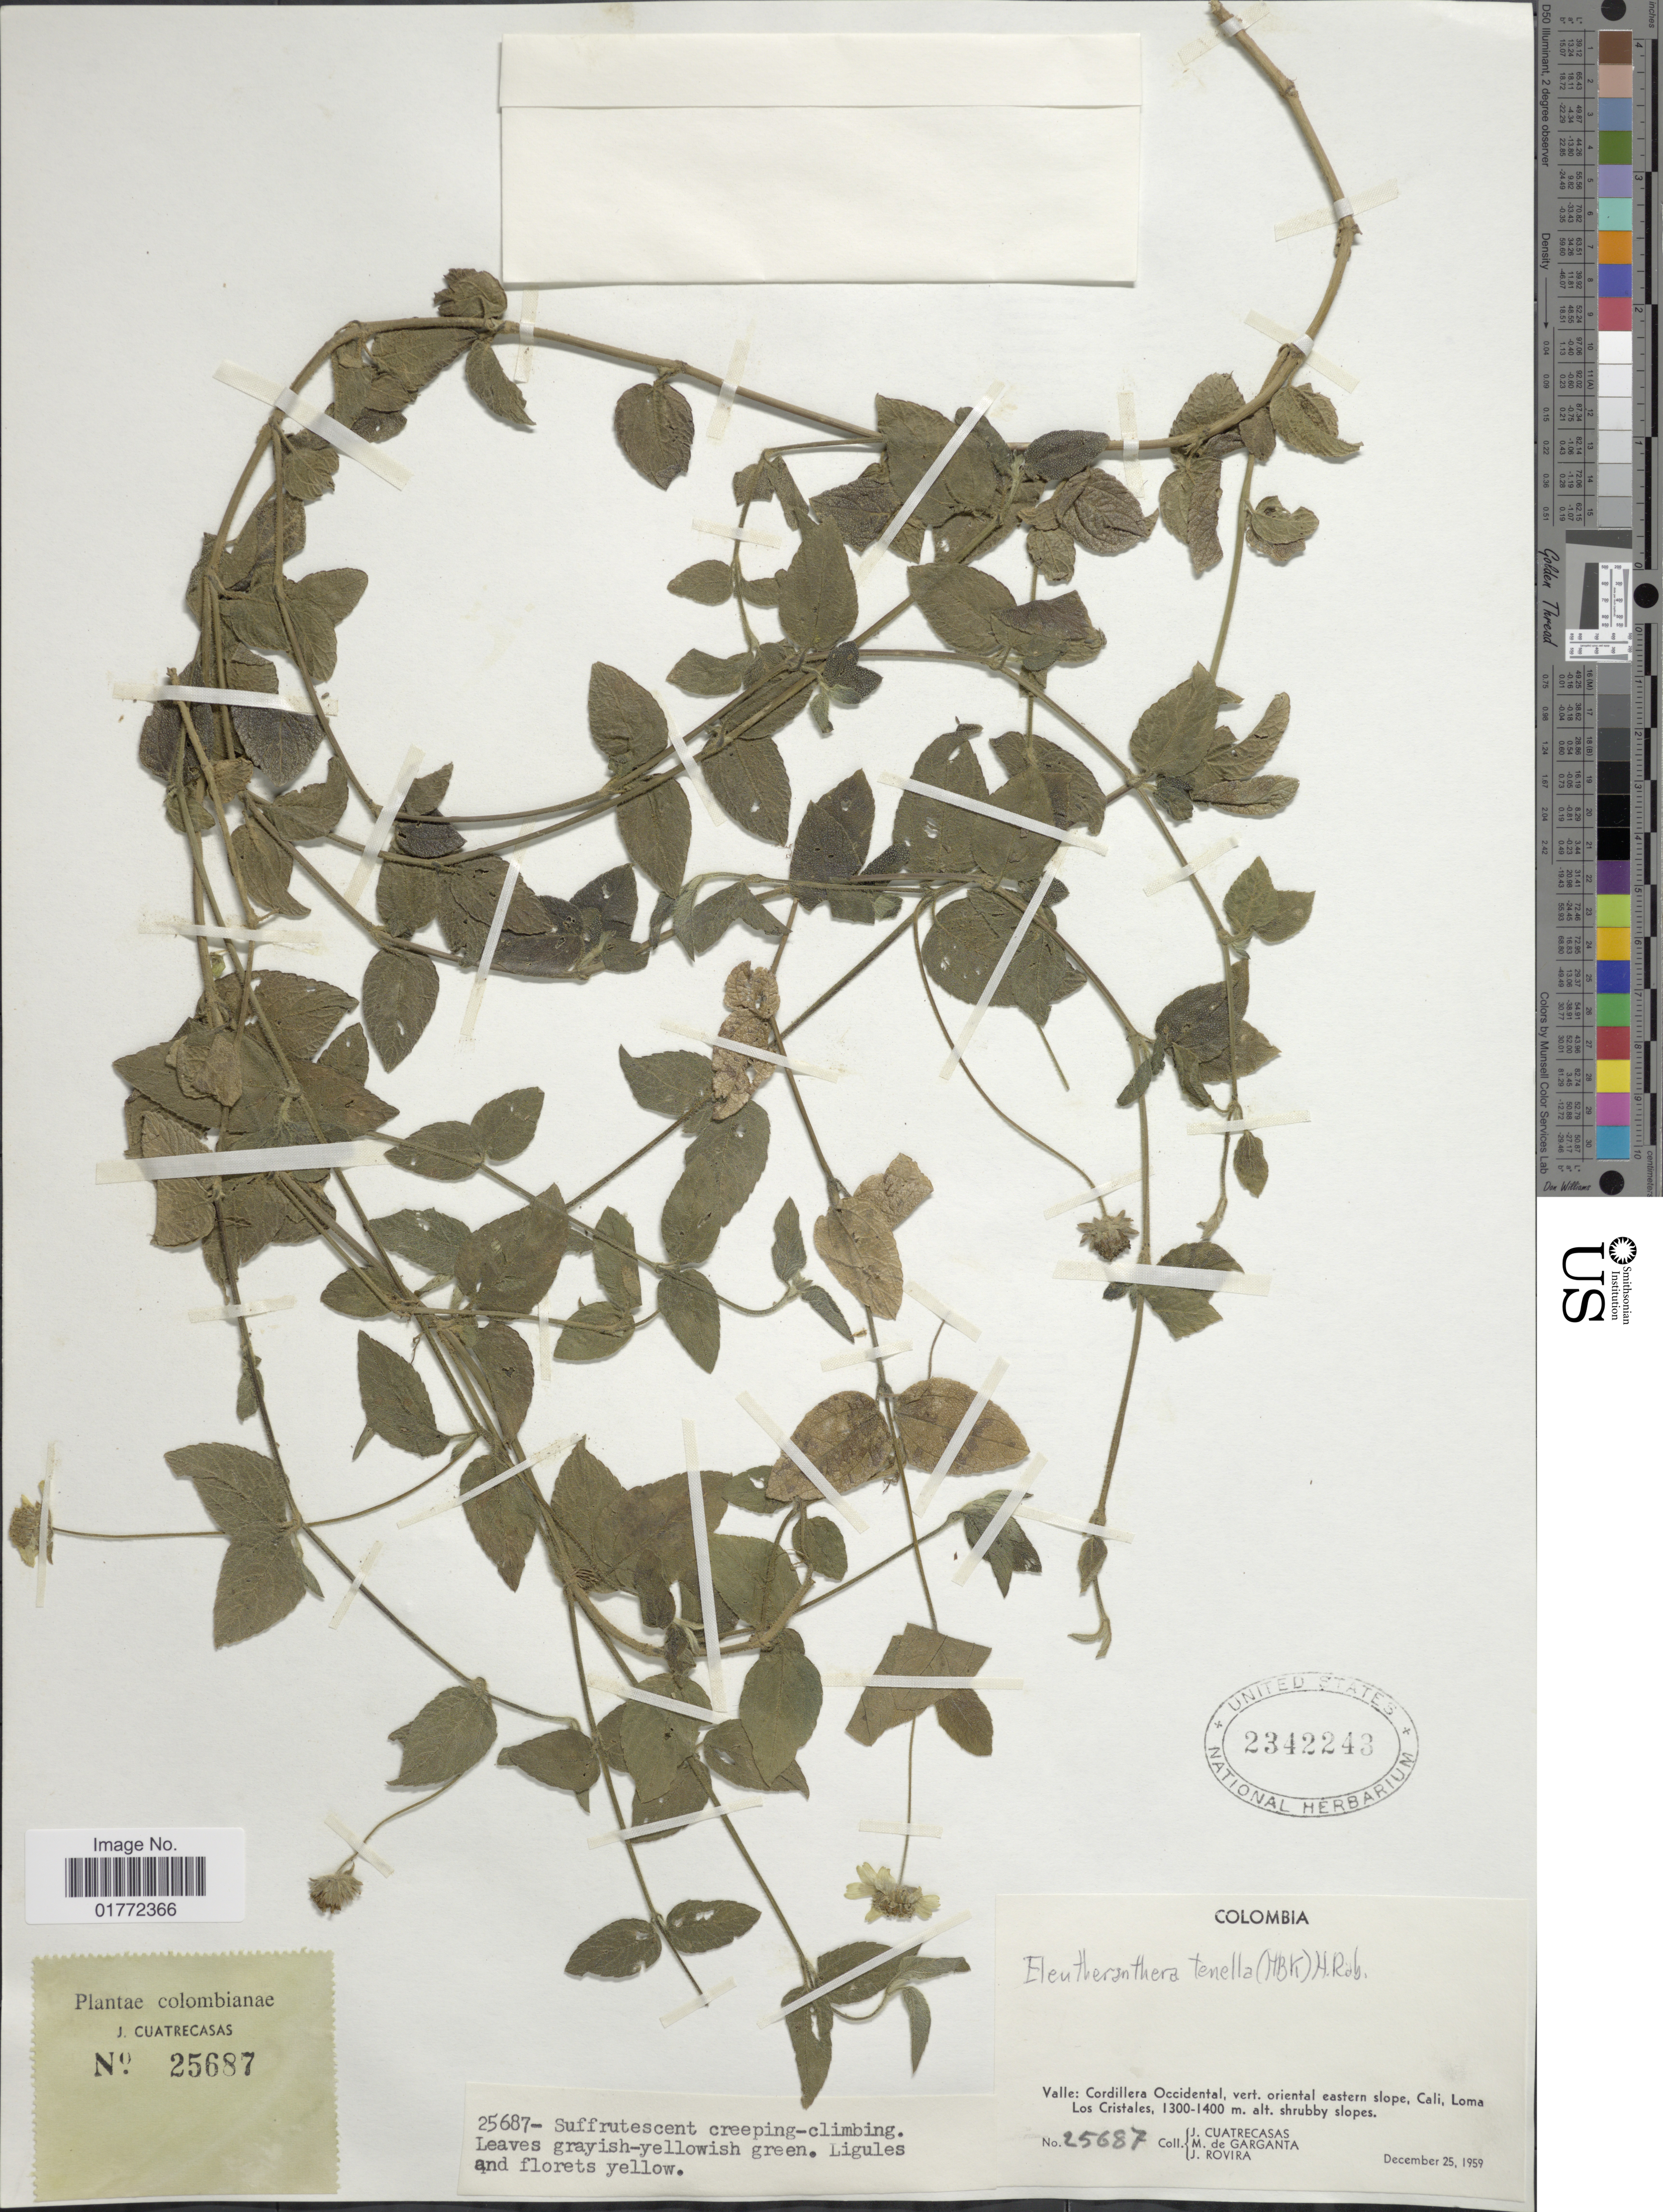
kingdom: Plantae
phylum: Tracheophyta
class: Magnoliopsida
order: Asterales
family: Asteraceae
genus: Eleutheranthera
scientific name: Eleutheranthera tenella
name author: (Kunth) H. Rob.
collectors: J. Cuatrecasas, M. Garganta & J. Rovira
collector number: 25687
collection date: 1959-12-25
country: Colombia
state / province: Valle del Cauca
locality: Valle: Cordillera Occidental, vert. oriental eastern slope, Cali, Loma Los Cristales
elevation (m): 1300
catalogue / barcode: US 2342243